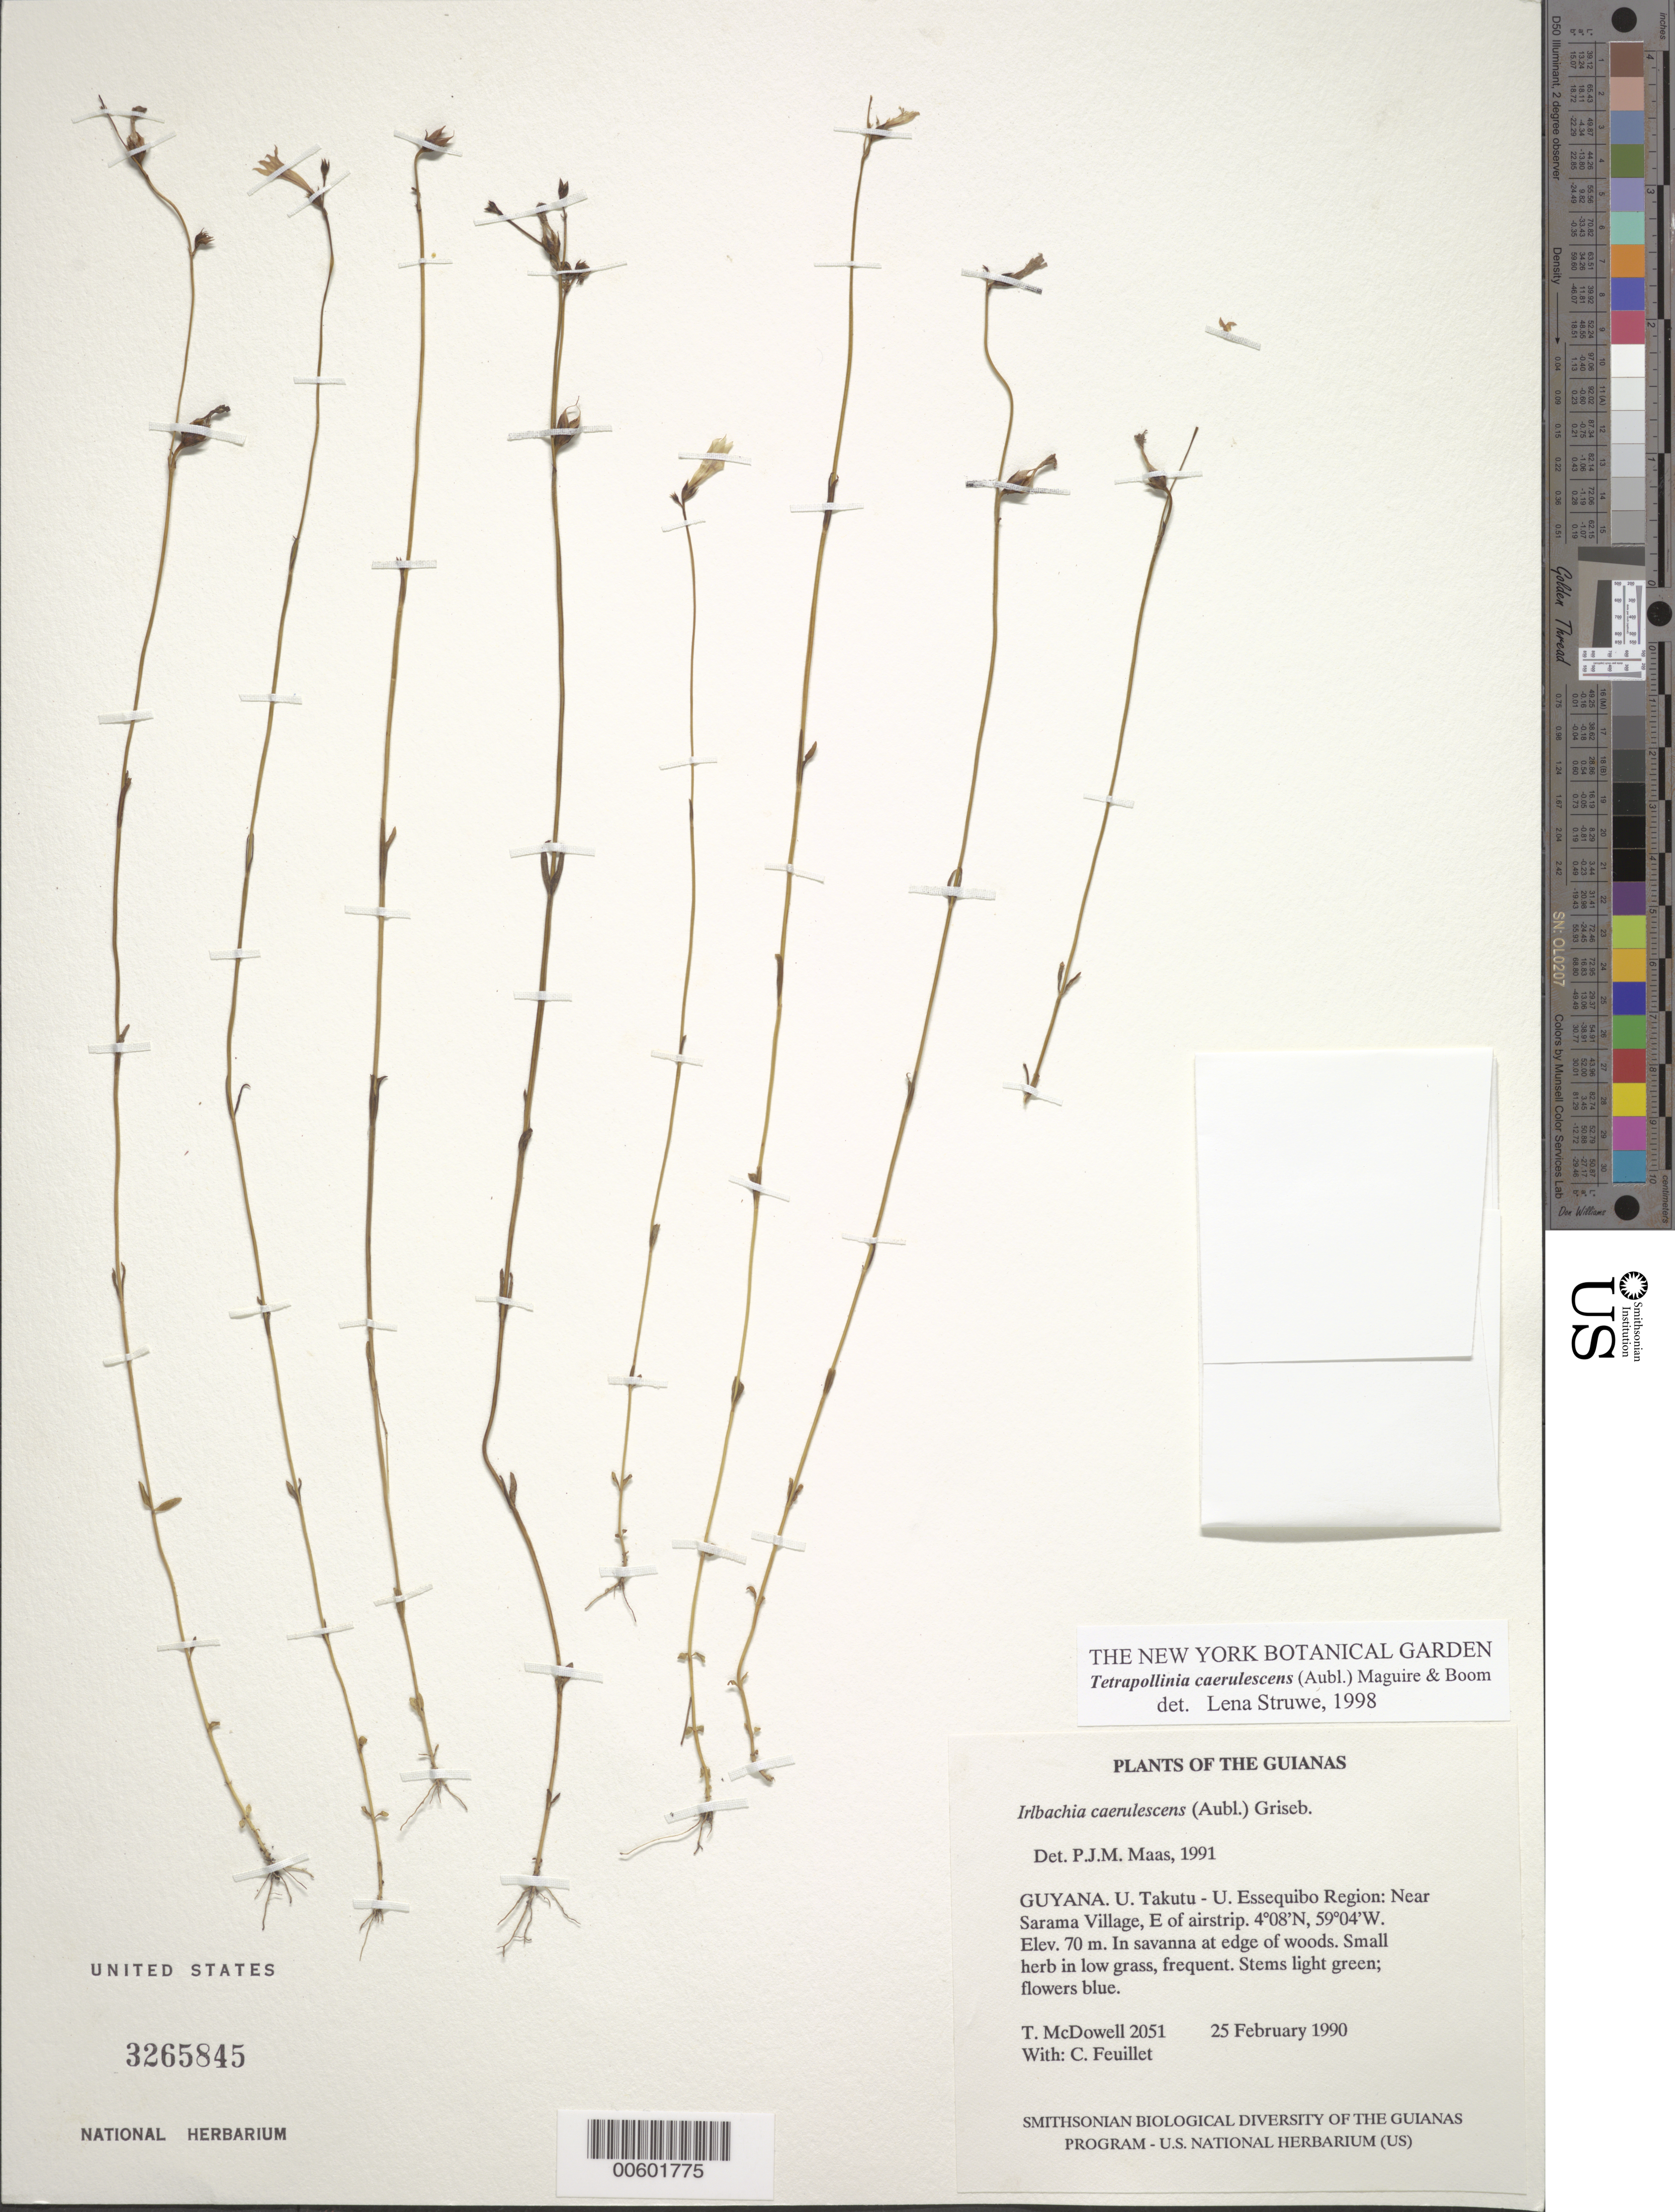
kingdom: Plantae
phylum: Tracheophyta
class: Magnoliopsida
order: Gentianales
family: Gentianaceae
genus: Irlbachia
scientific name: Irlbachia caerulescens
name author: (Aubl.) Griseb.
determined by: Maas, Paul J. M.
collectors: T. McDowell & C. Feuillet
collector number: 2051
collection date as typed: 25 February 1990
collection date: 1990-02-25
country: Guyana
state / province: U. Takutu-U. Essequibo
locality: Near Surama Village, E of airstrip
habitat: In savanna at edge of woods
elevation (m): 70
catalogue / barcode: US 3265845